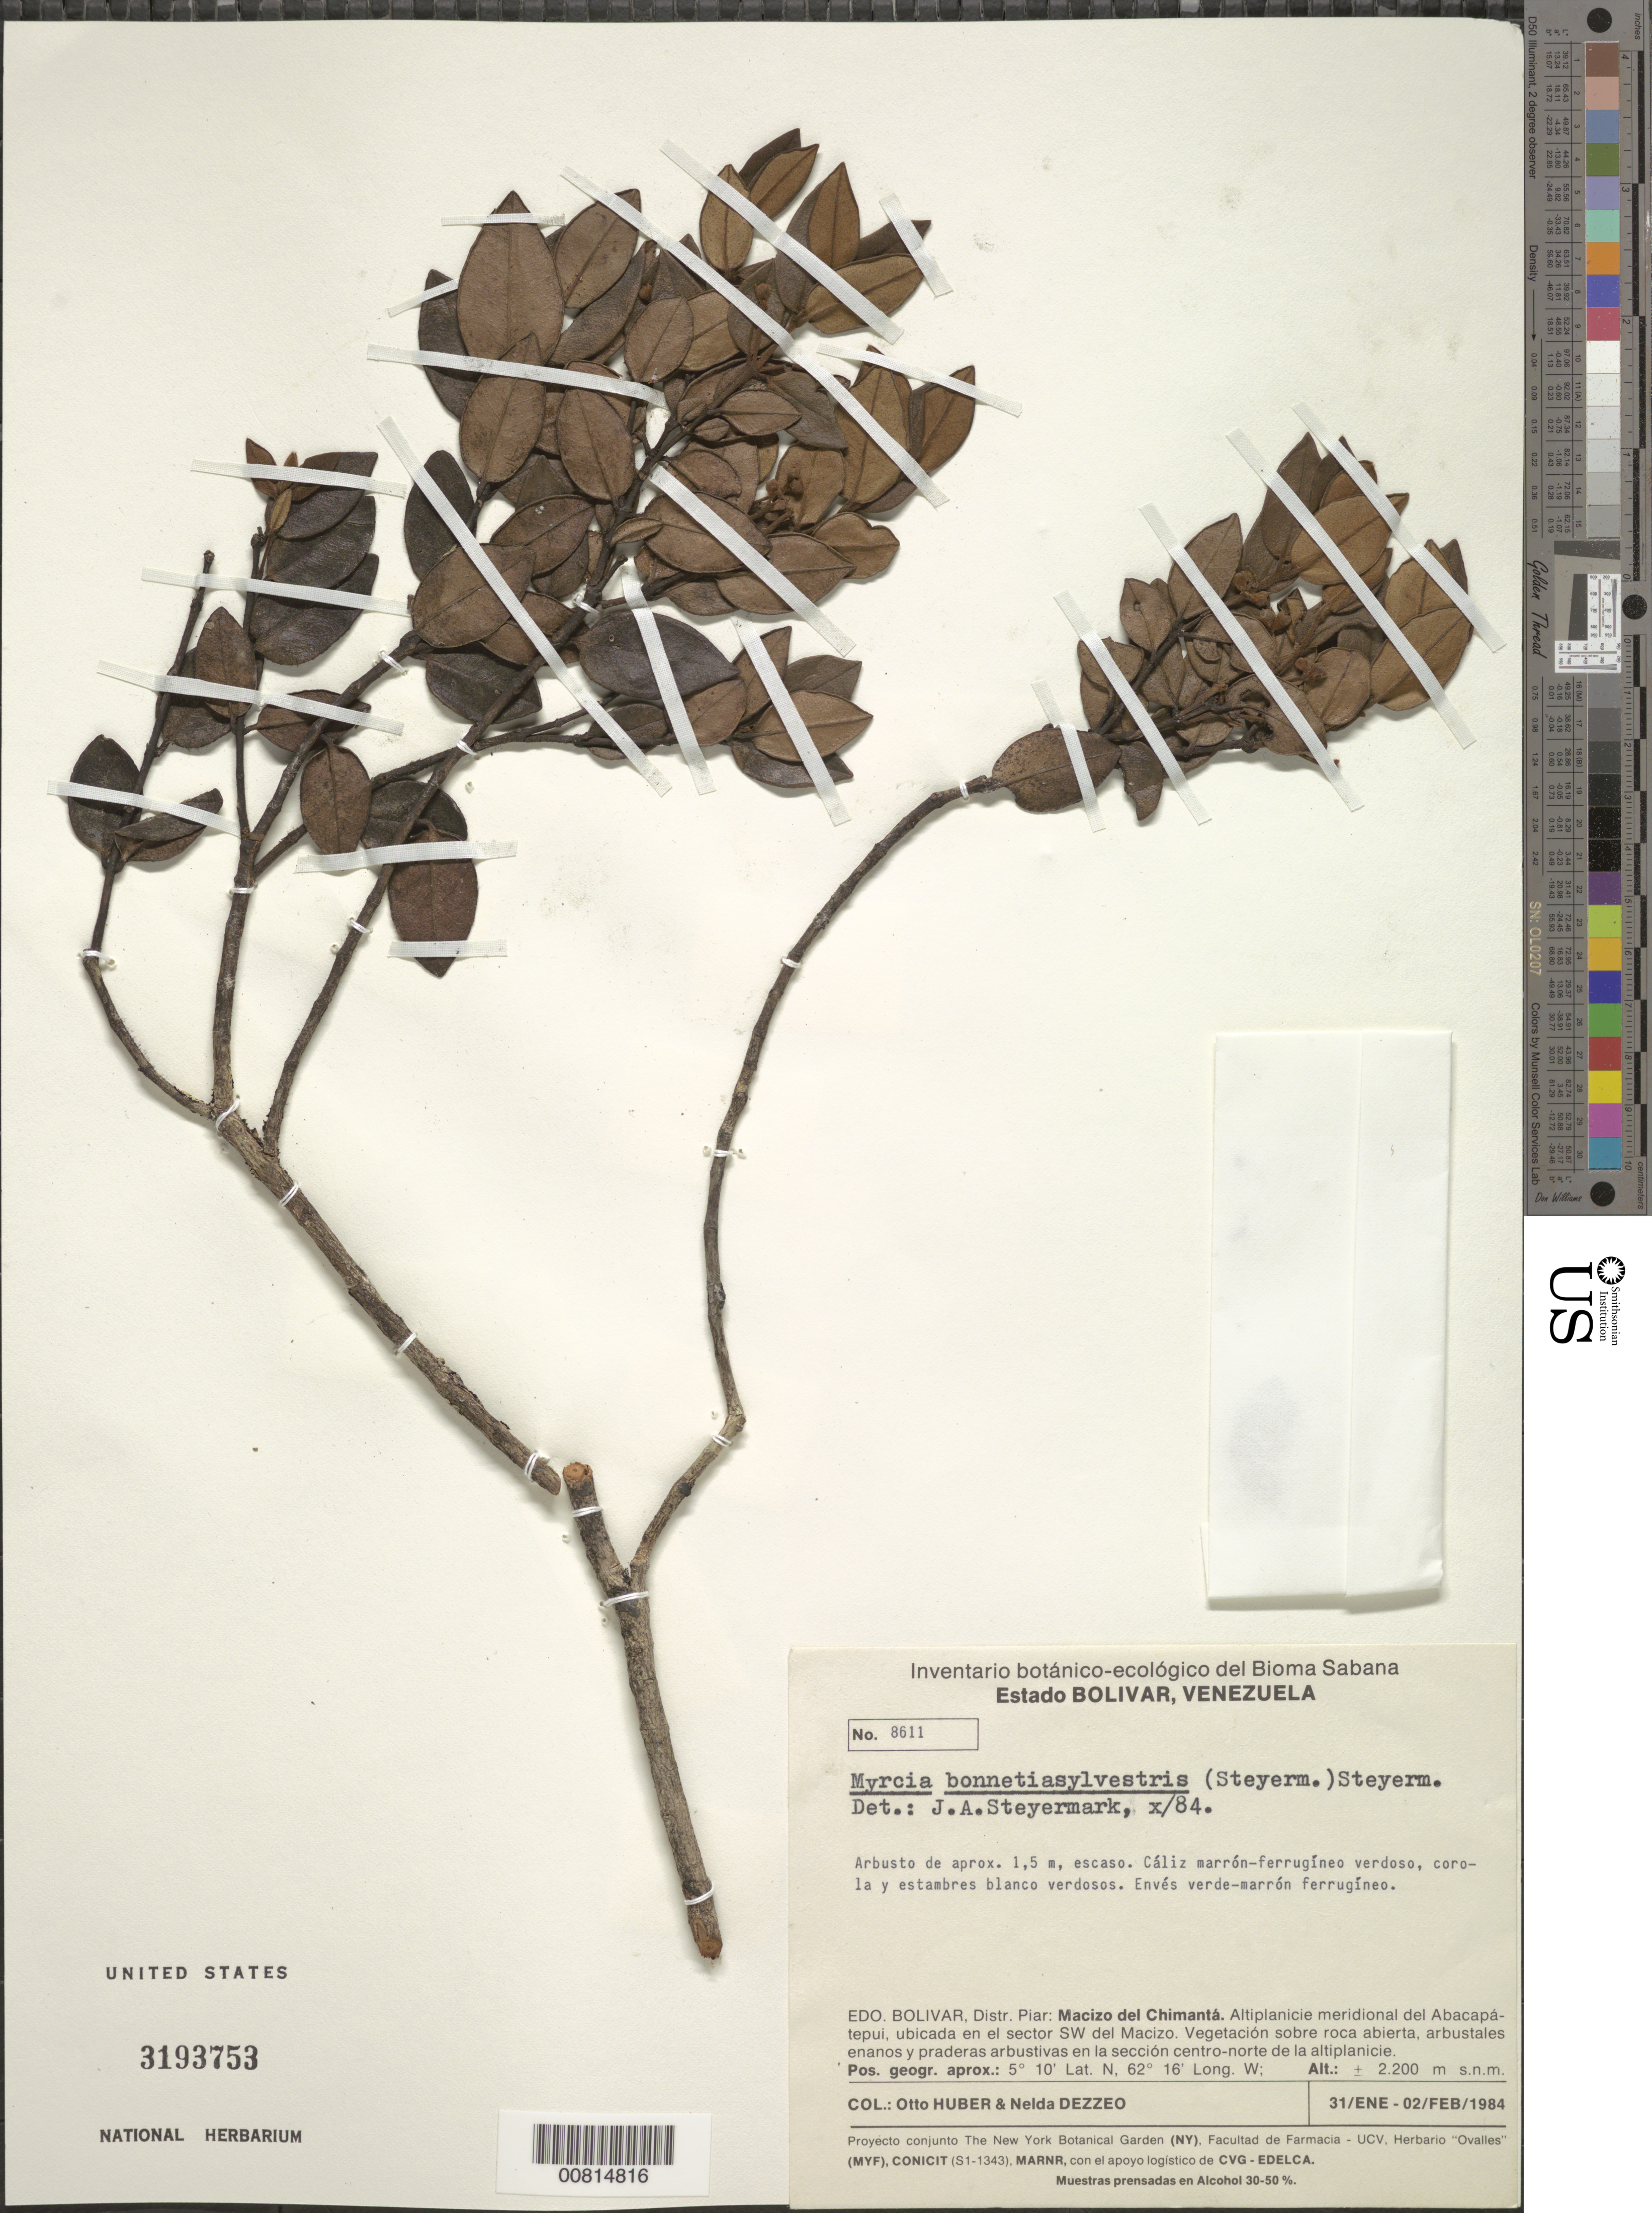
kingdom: Plantae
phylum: Tracheophyta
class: Magnoliopsida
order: Myrtales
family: Myrtaceae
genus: Myrcia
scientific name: Myrcia bonnetiasylvestris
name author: (Steyerm.) Steyerm.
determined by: Steyermark, Julian A., (VEN)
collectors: O. Huber & N. Dezzeo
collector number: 8611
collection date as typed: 31-Jan-84 to 2-Feb-84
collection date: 1984-01-31/1984-02-02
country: Venezuela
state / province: Bolívar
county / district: Piar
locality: Macizo del Chimantá, sección septentríonal del Abacapá-tepuí, en el extremo norte del Macizo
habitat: Vegetación sobre roca abierta, arbustales enanos y praderas arbustivas en la seccion centro-norte de la altiplanicie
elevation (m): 2200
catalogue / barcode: US 3193753